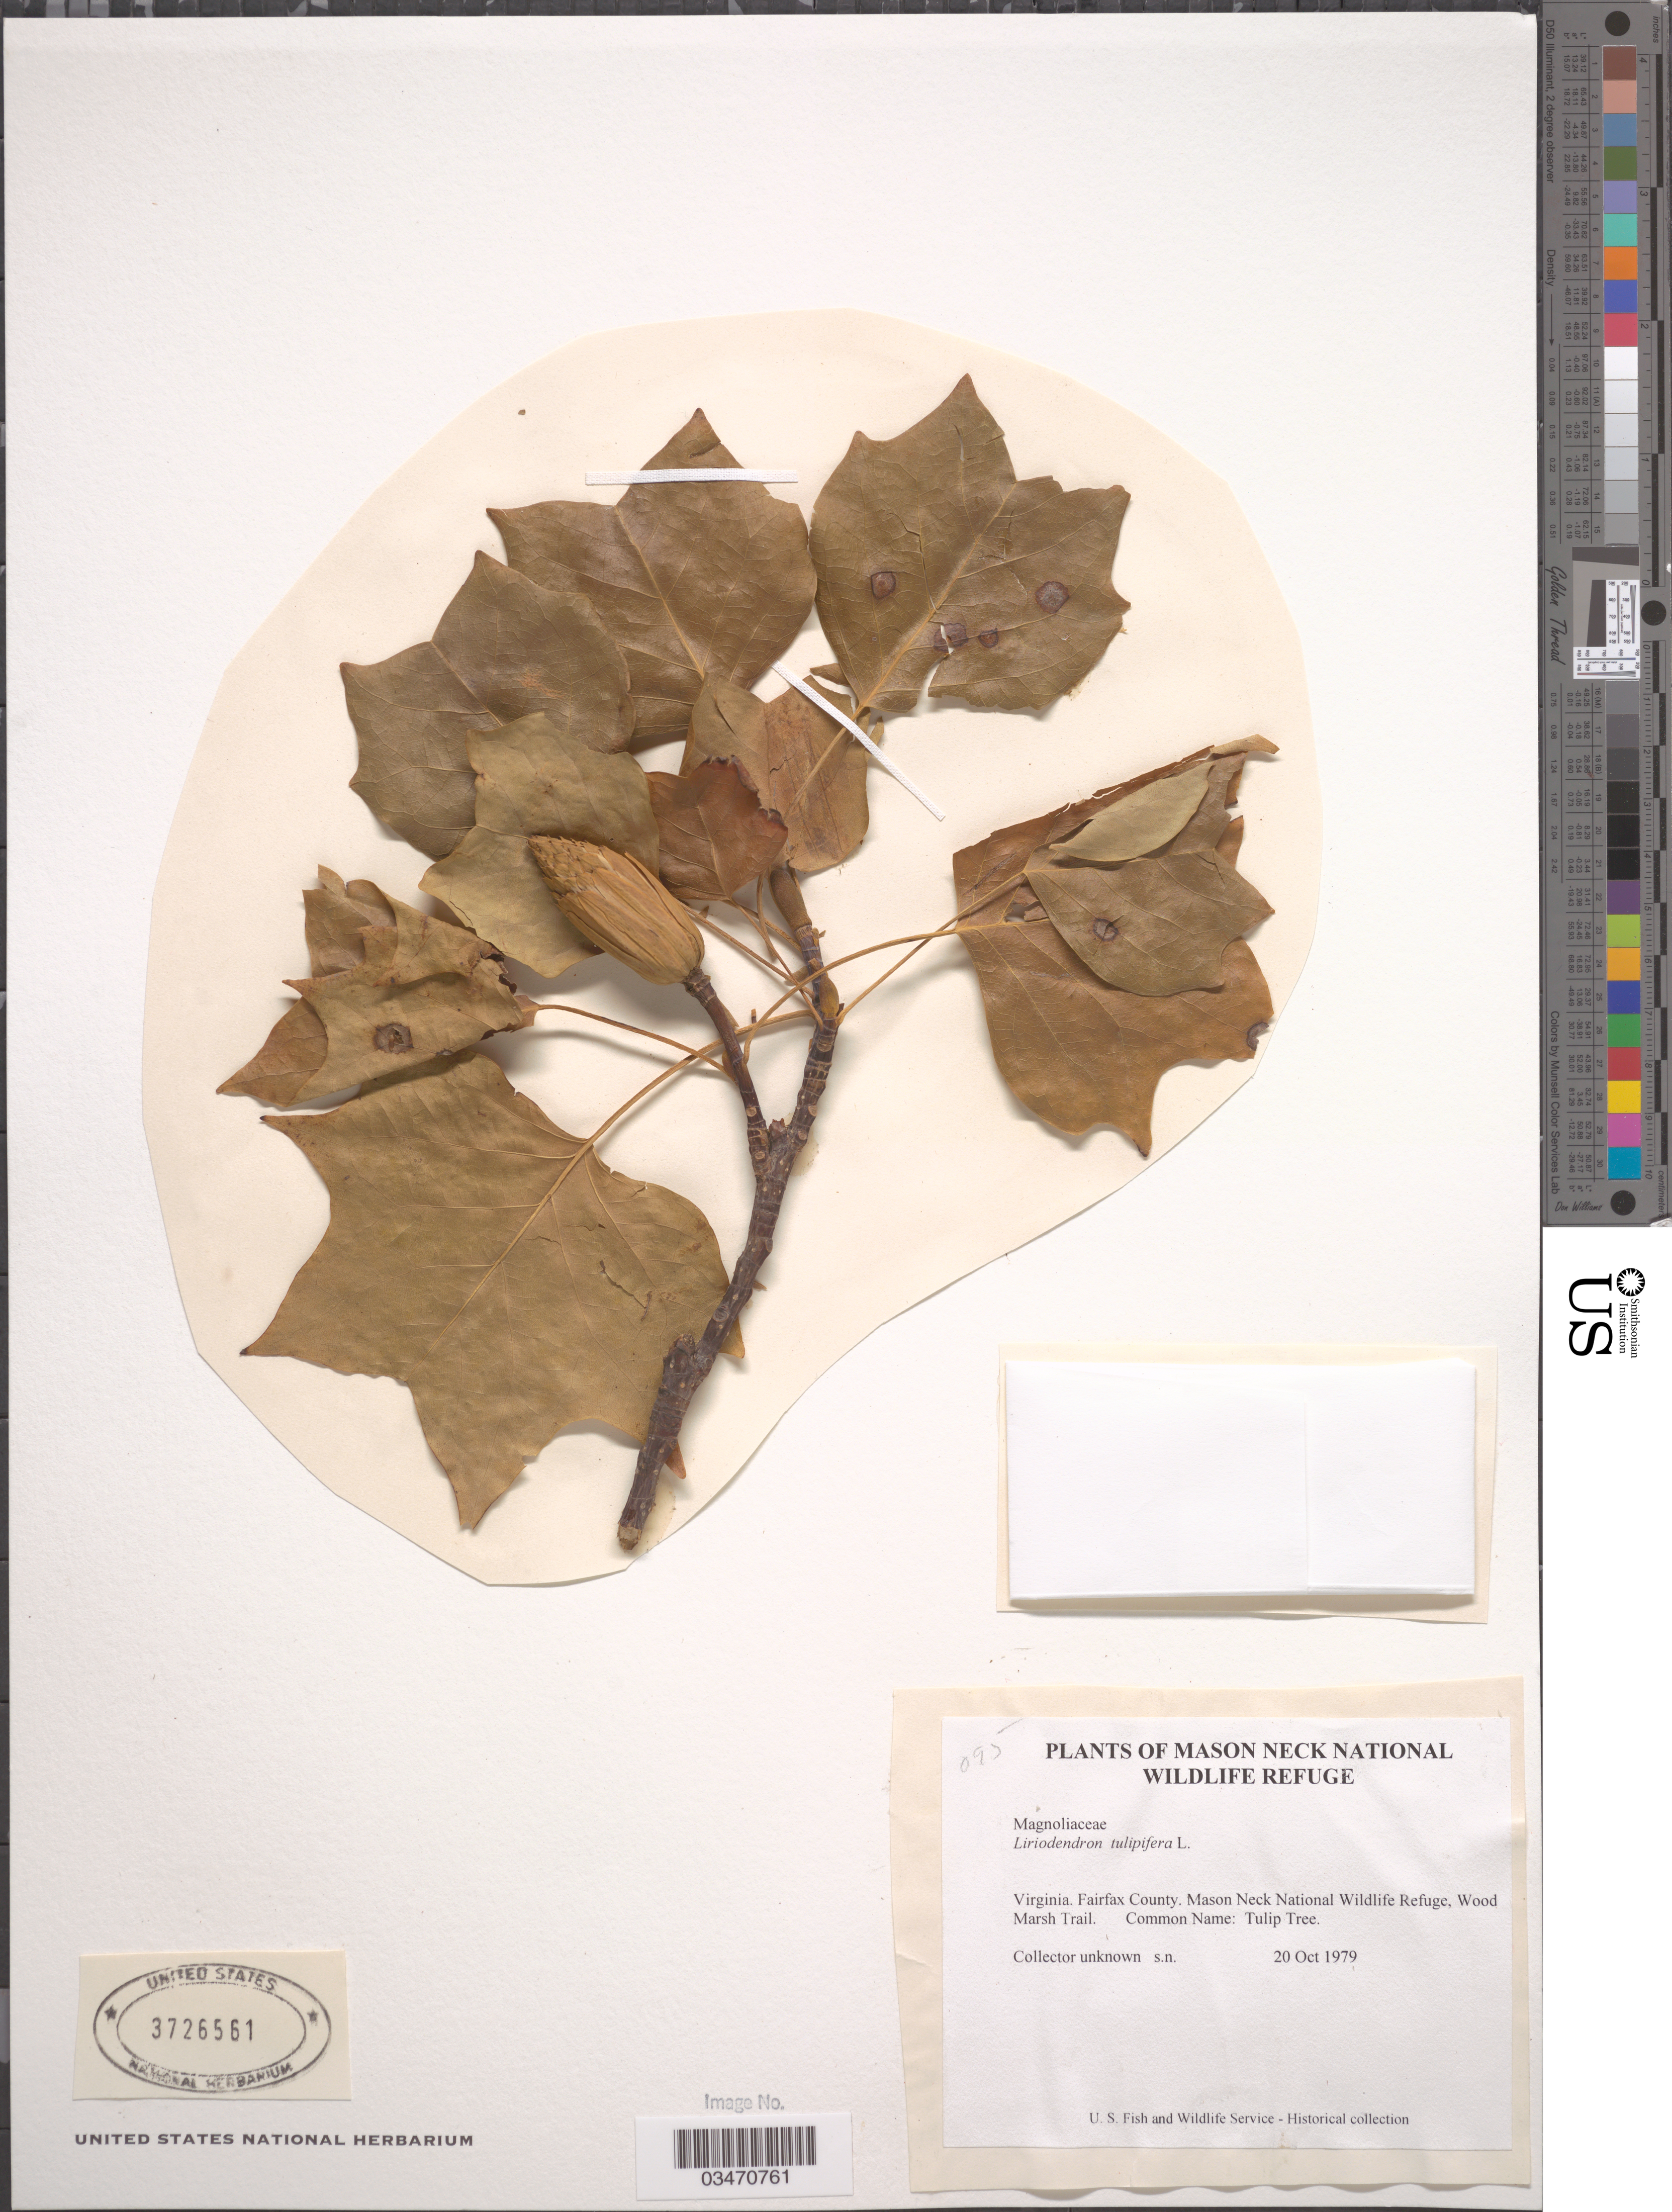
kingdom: Plantae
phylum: Tracheophyta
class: Magnoliopsida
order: Magnoliales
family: Magnoliaceae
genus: Liriodendron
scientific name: Liriodendron tulipifera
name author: L.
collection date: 1979-10-20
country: United States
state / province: Virginia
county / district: Fairfax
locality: Mason Neck National Wildlife Refuge. Wood Marsh Trail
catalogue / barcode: US 3726561